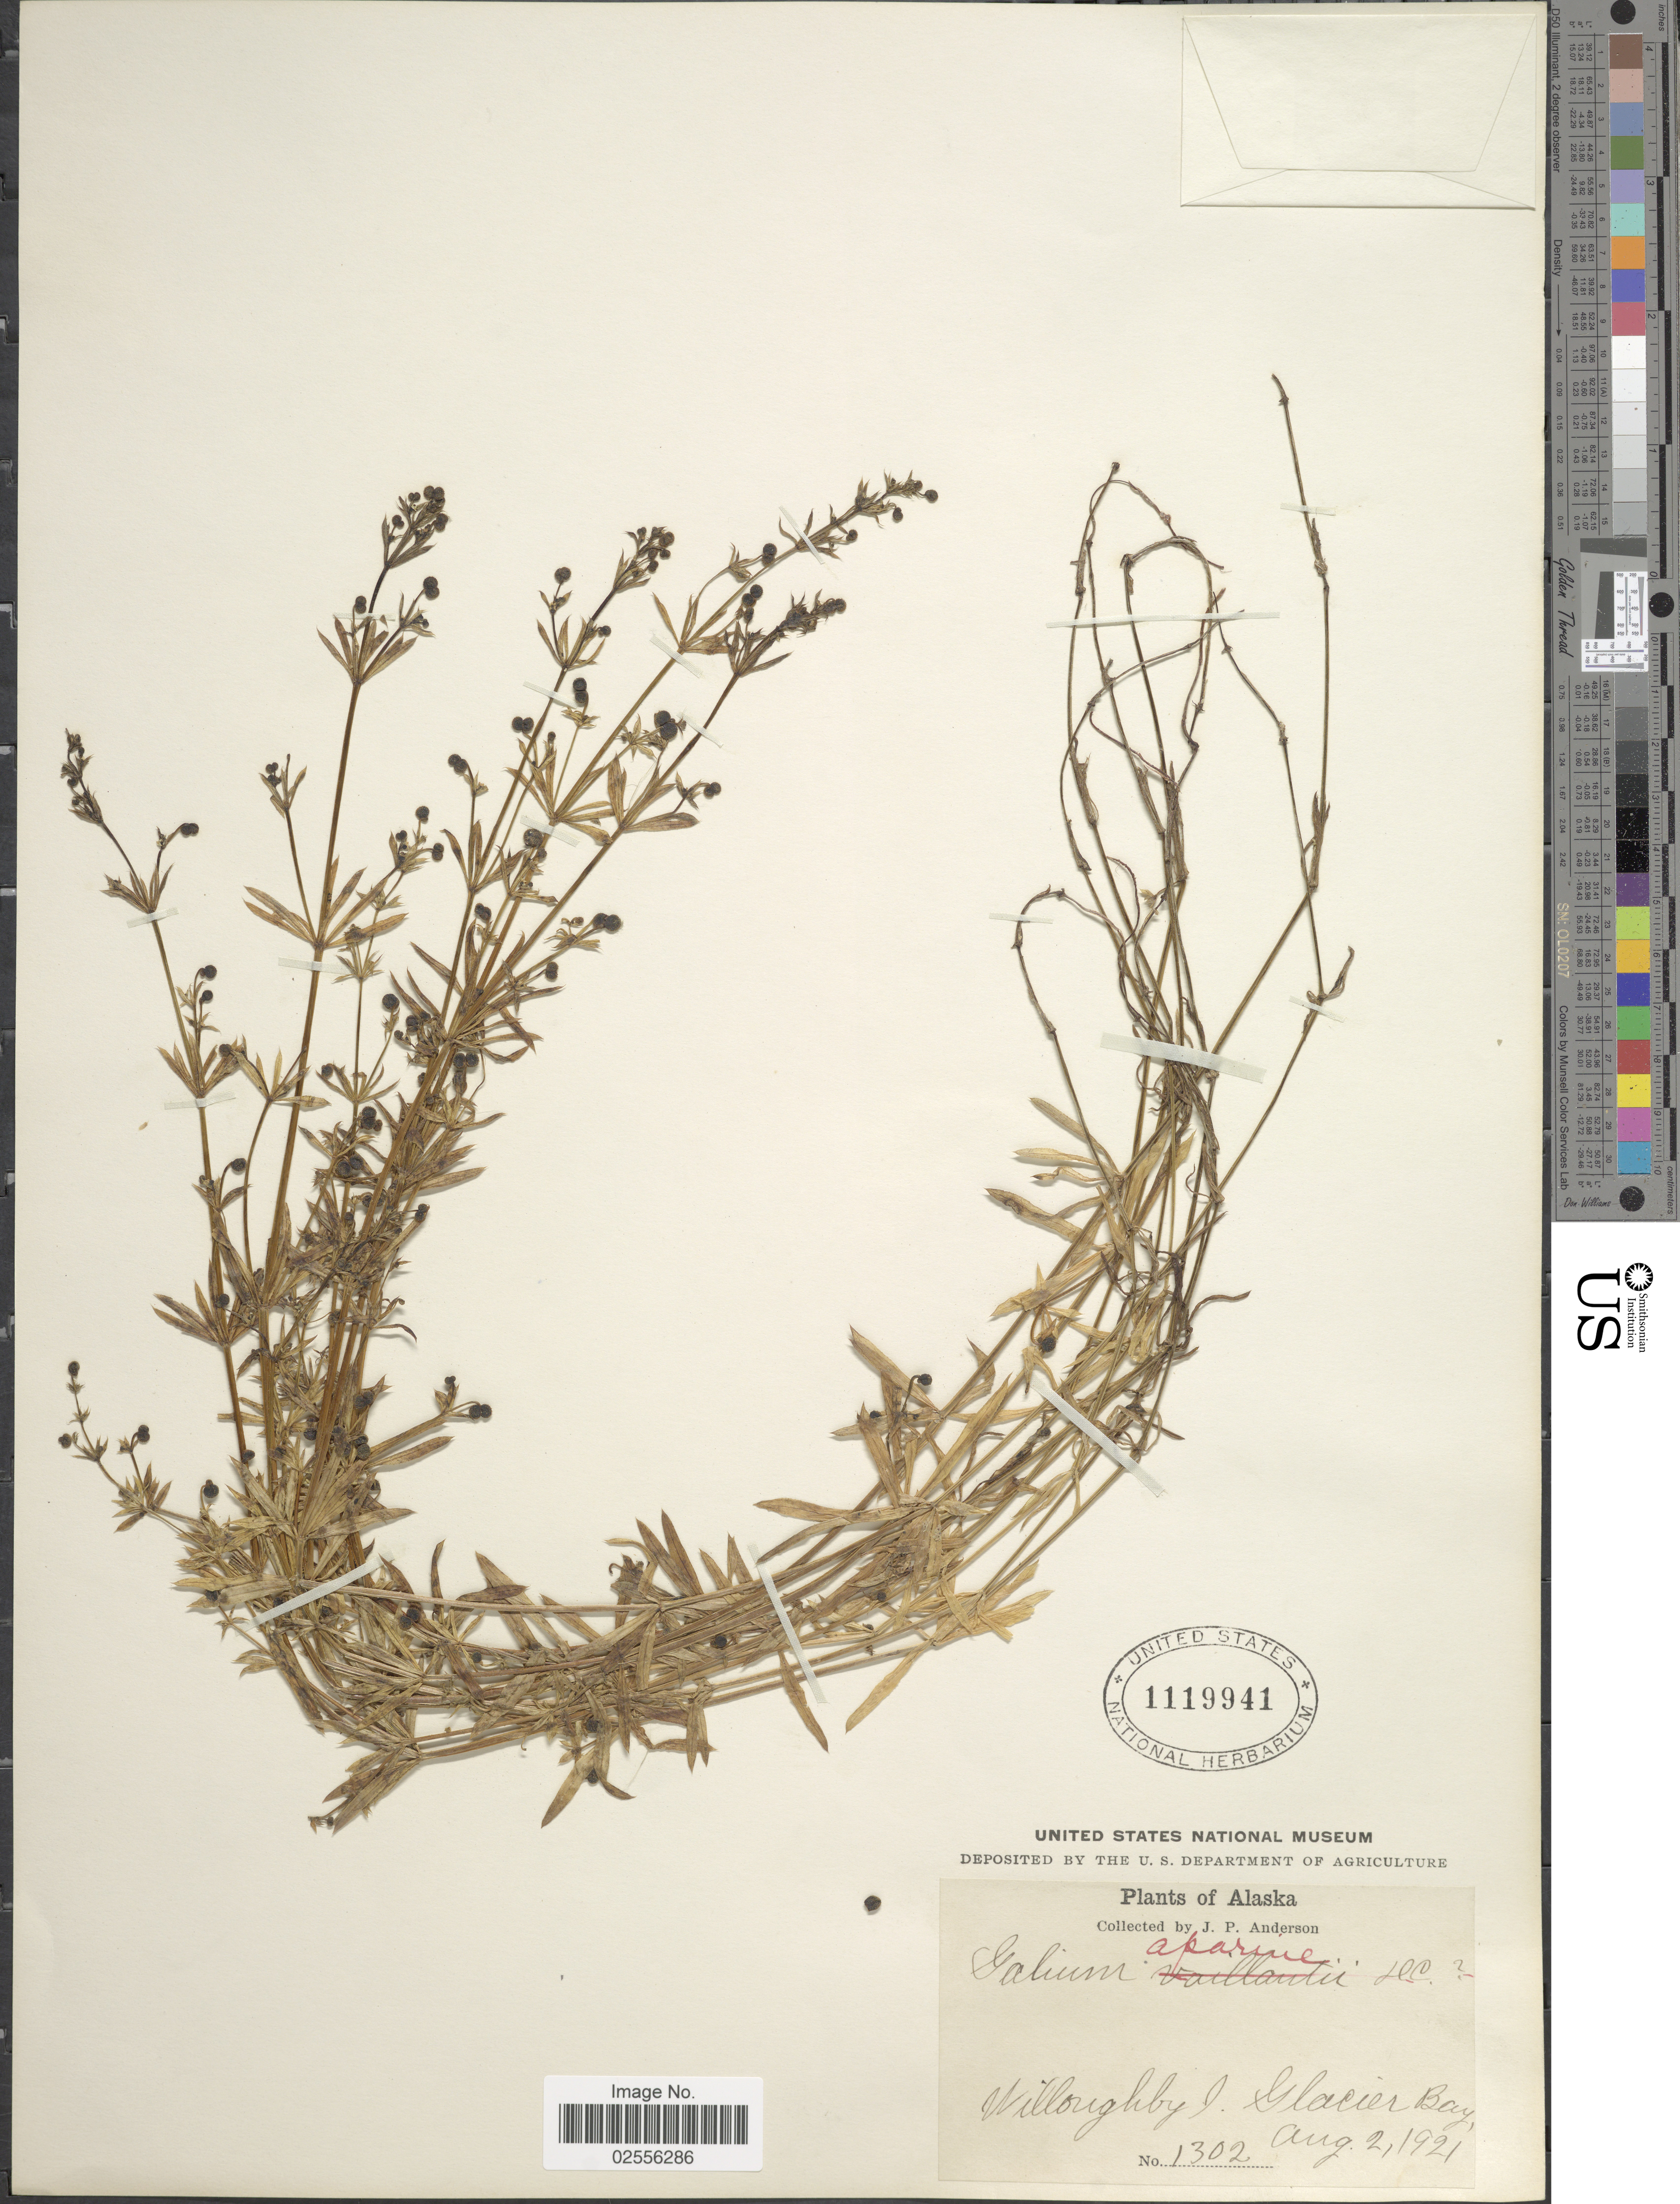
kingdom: Plantae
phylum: Tracheophyta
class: Magnoliopsida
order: Gentianales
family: Rubiaceae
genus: Galium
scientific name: Galium aparine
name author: L.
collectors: J. P. Anderson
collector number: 1302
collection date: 1921-08-02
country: United States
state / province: Alaska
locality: Willoughby I. Glacier Bay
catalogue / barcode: US 1119941